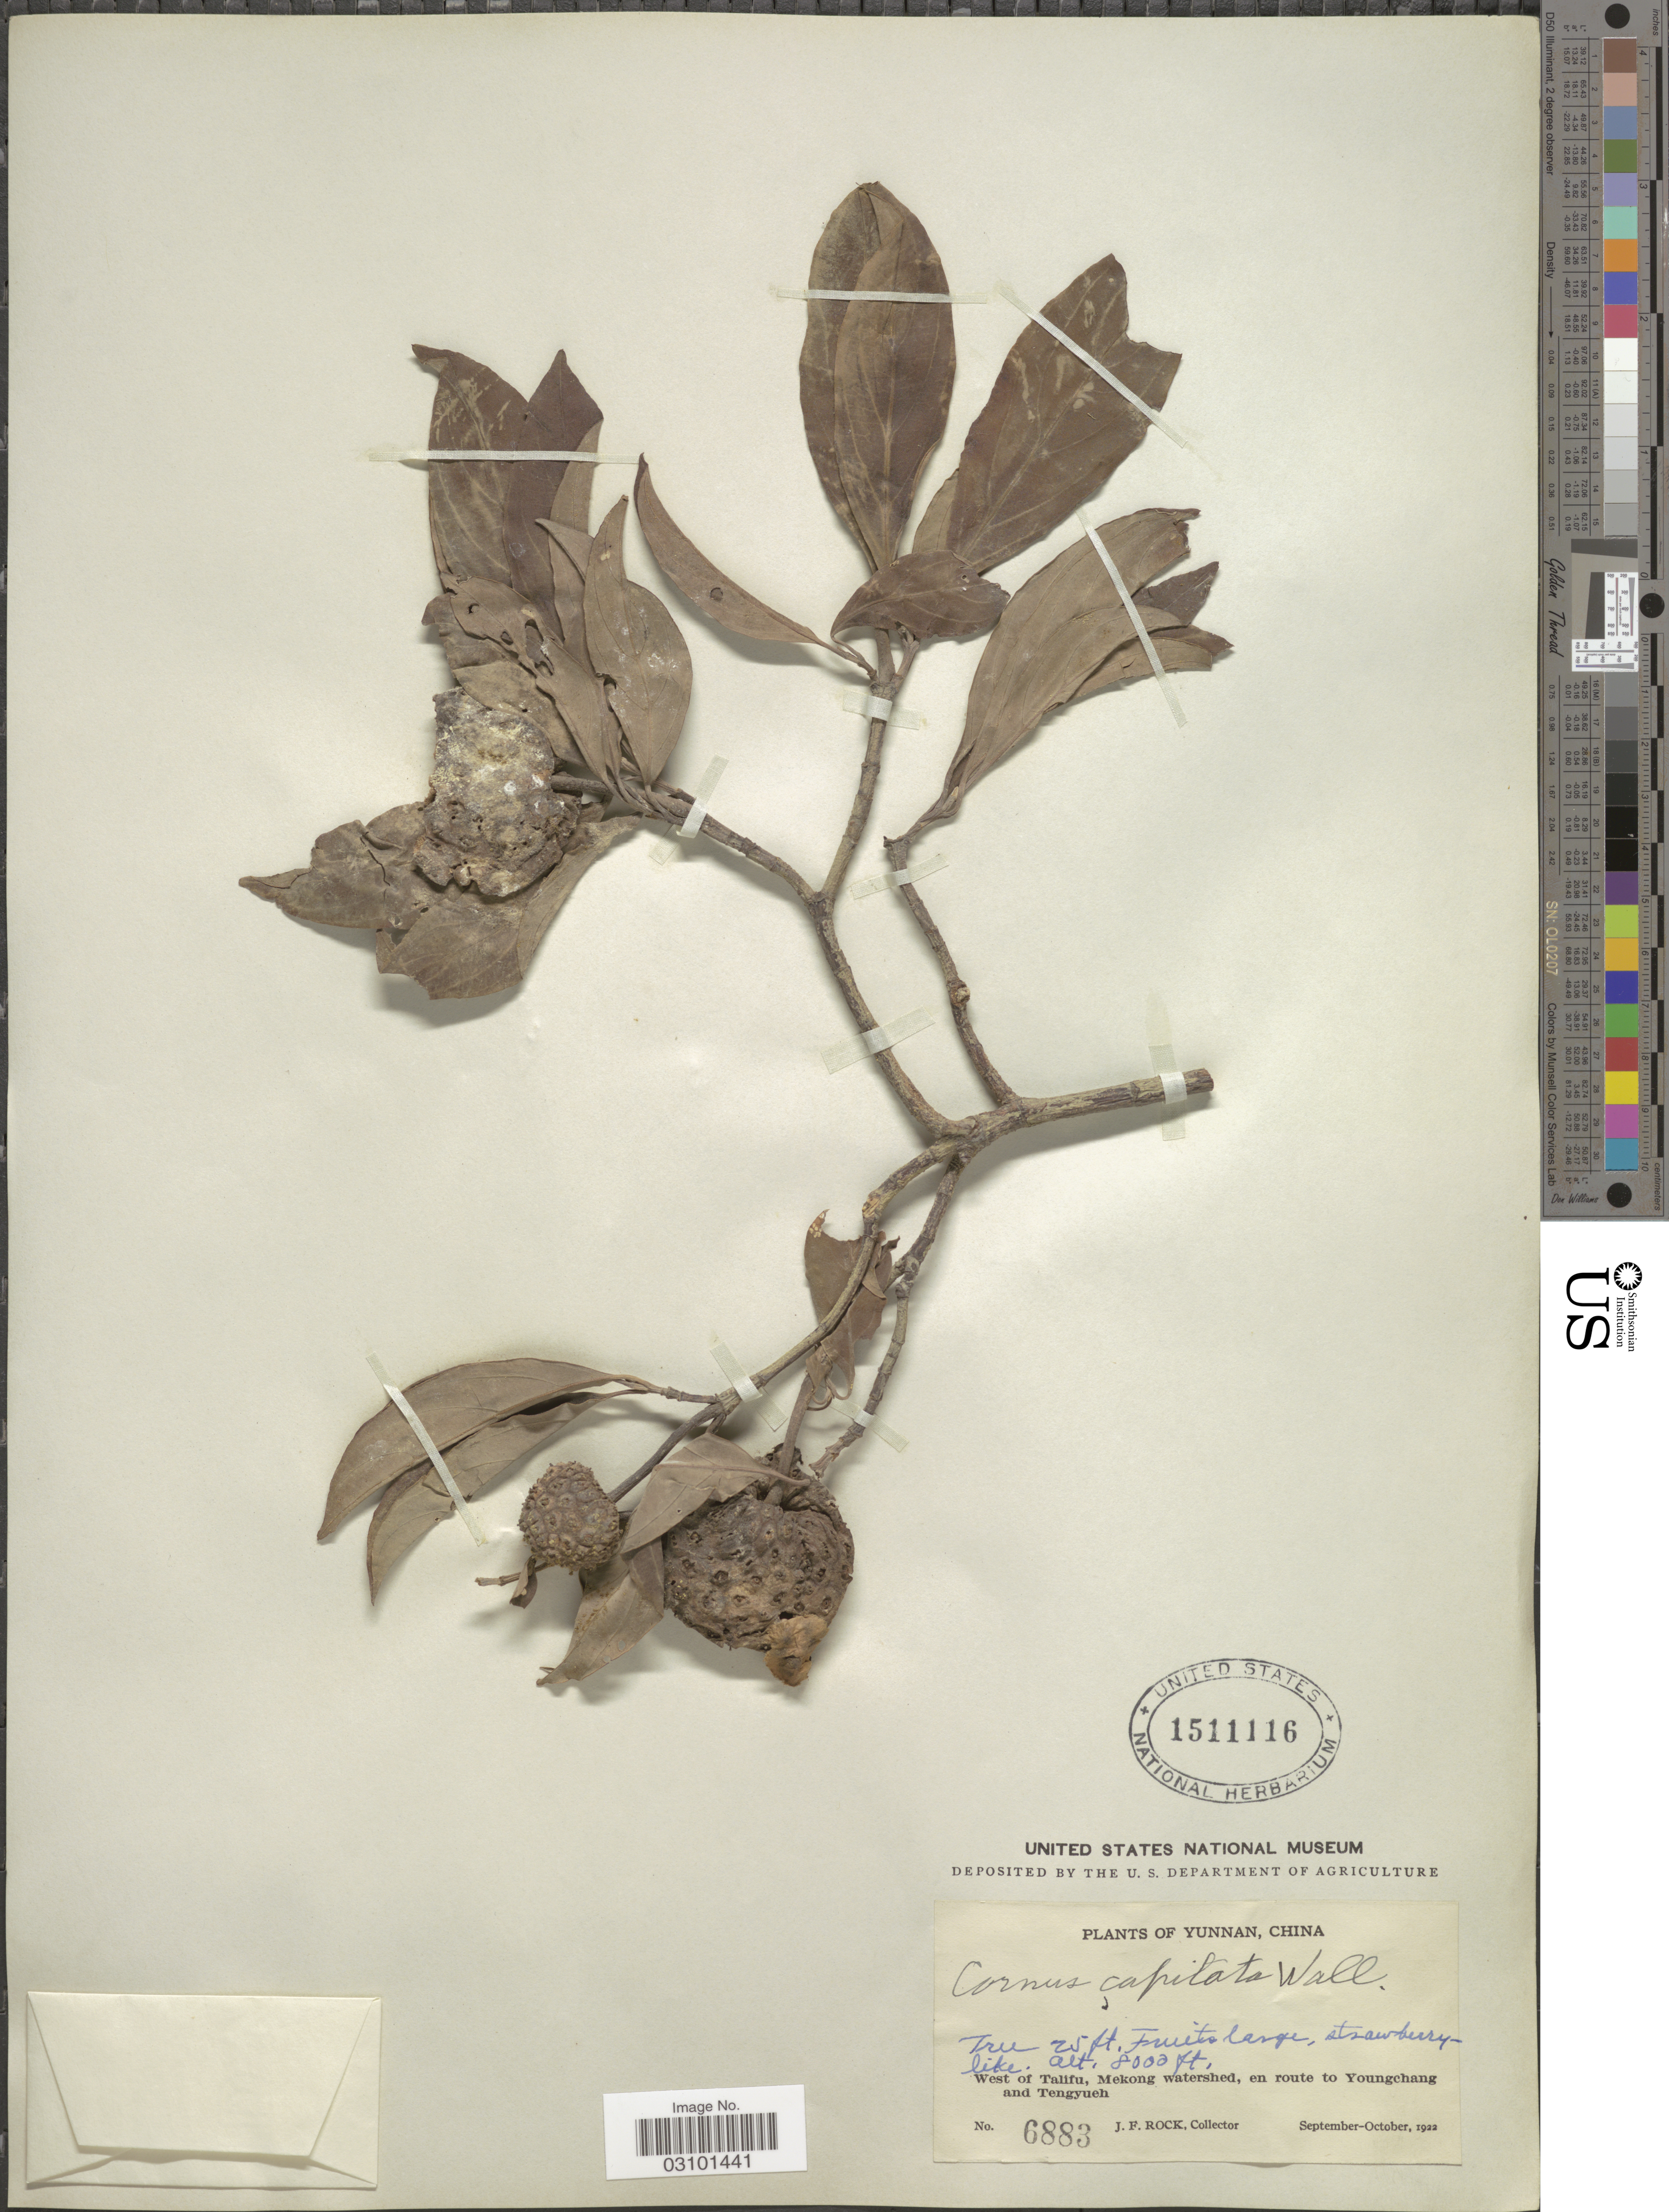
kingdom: Plantae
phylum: Tracheophyta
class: Magnoliopsida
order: Cornales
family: Cornaceae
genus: Cornus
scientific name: Cornus capitata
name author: Wall.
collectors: J. Rock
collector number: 6883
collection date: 1922-09/1922-10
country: China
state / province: Yunnan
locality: West of Talifu, Mekong watershed, en route to Youngchang and Tengyueh.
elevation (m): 2438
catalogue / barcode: US 1511116